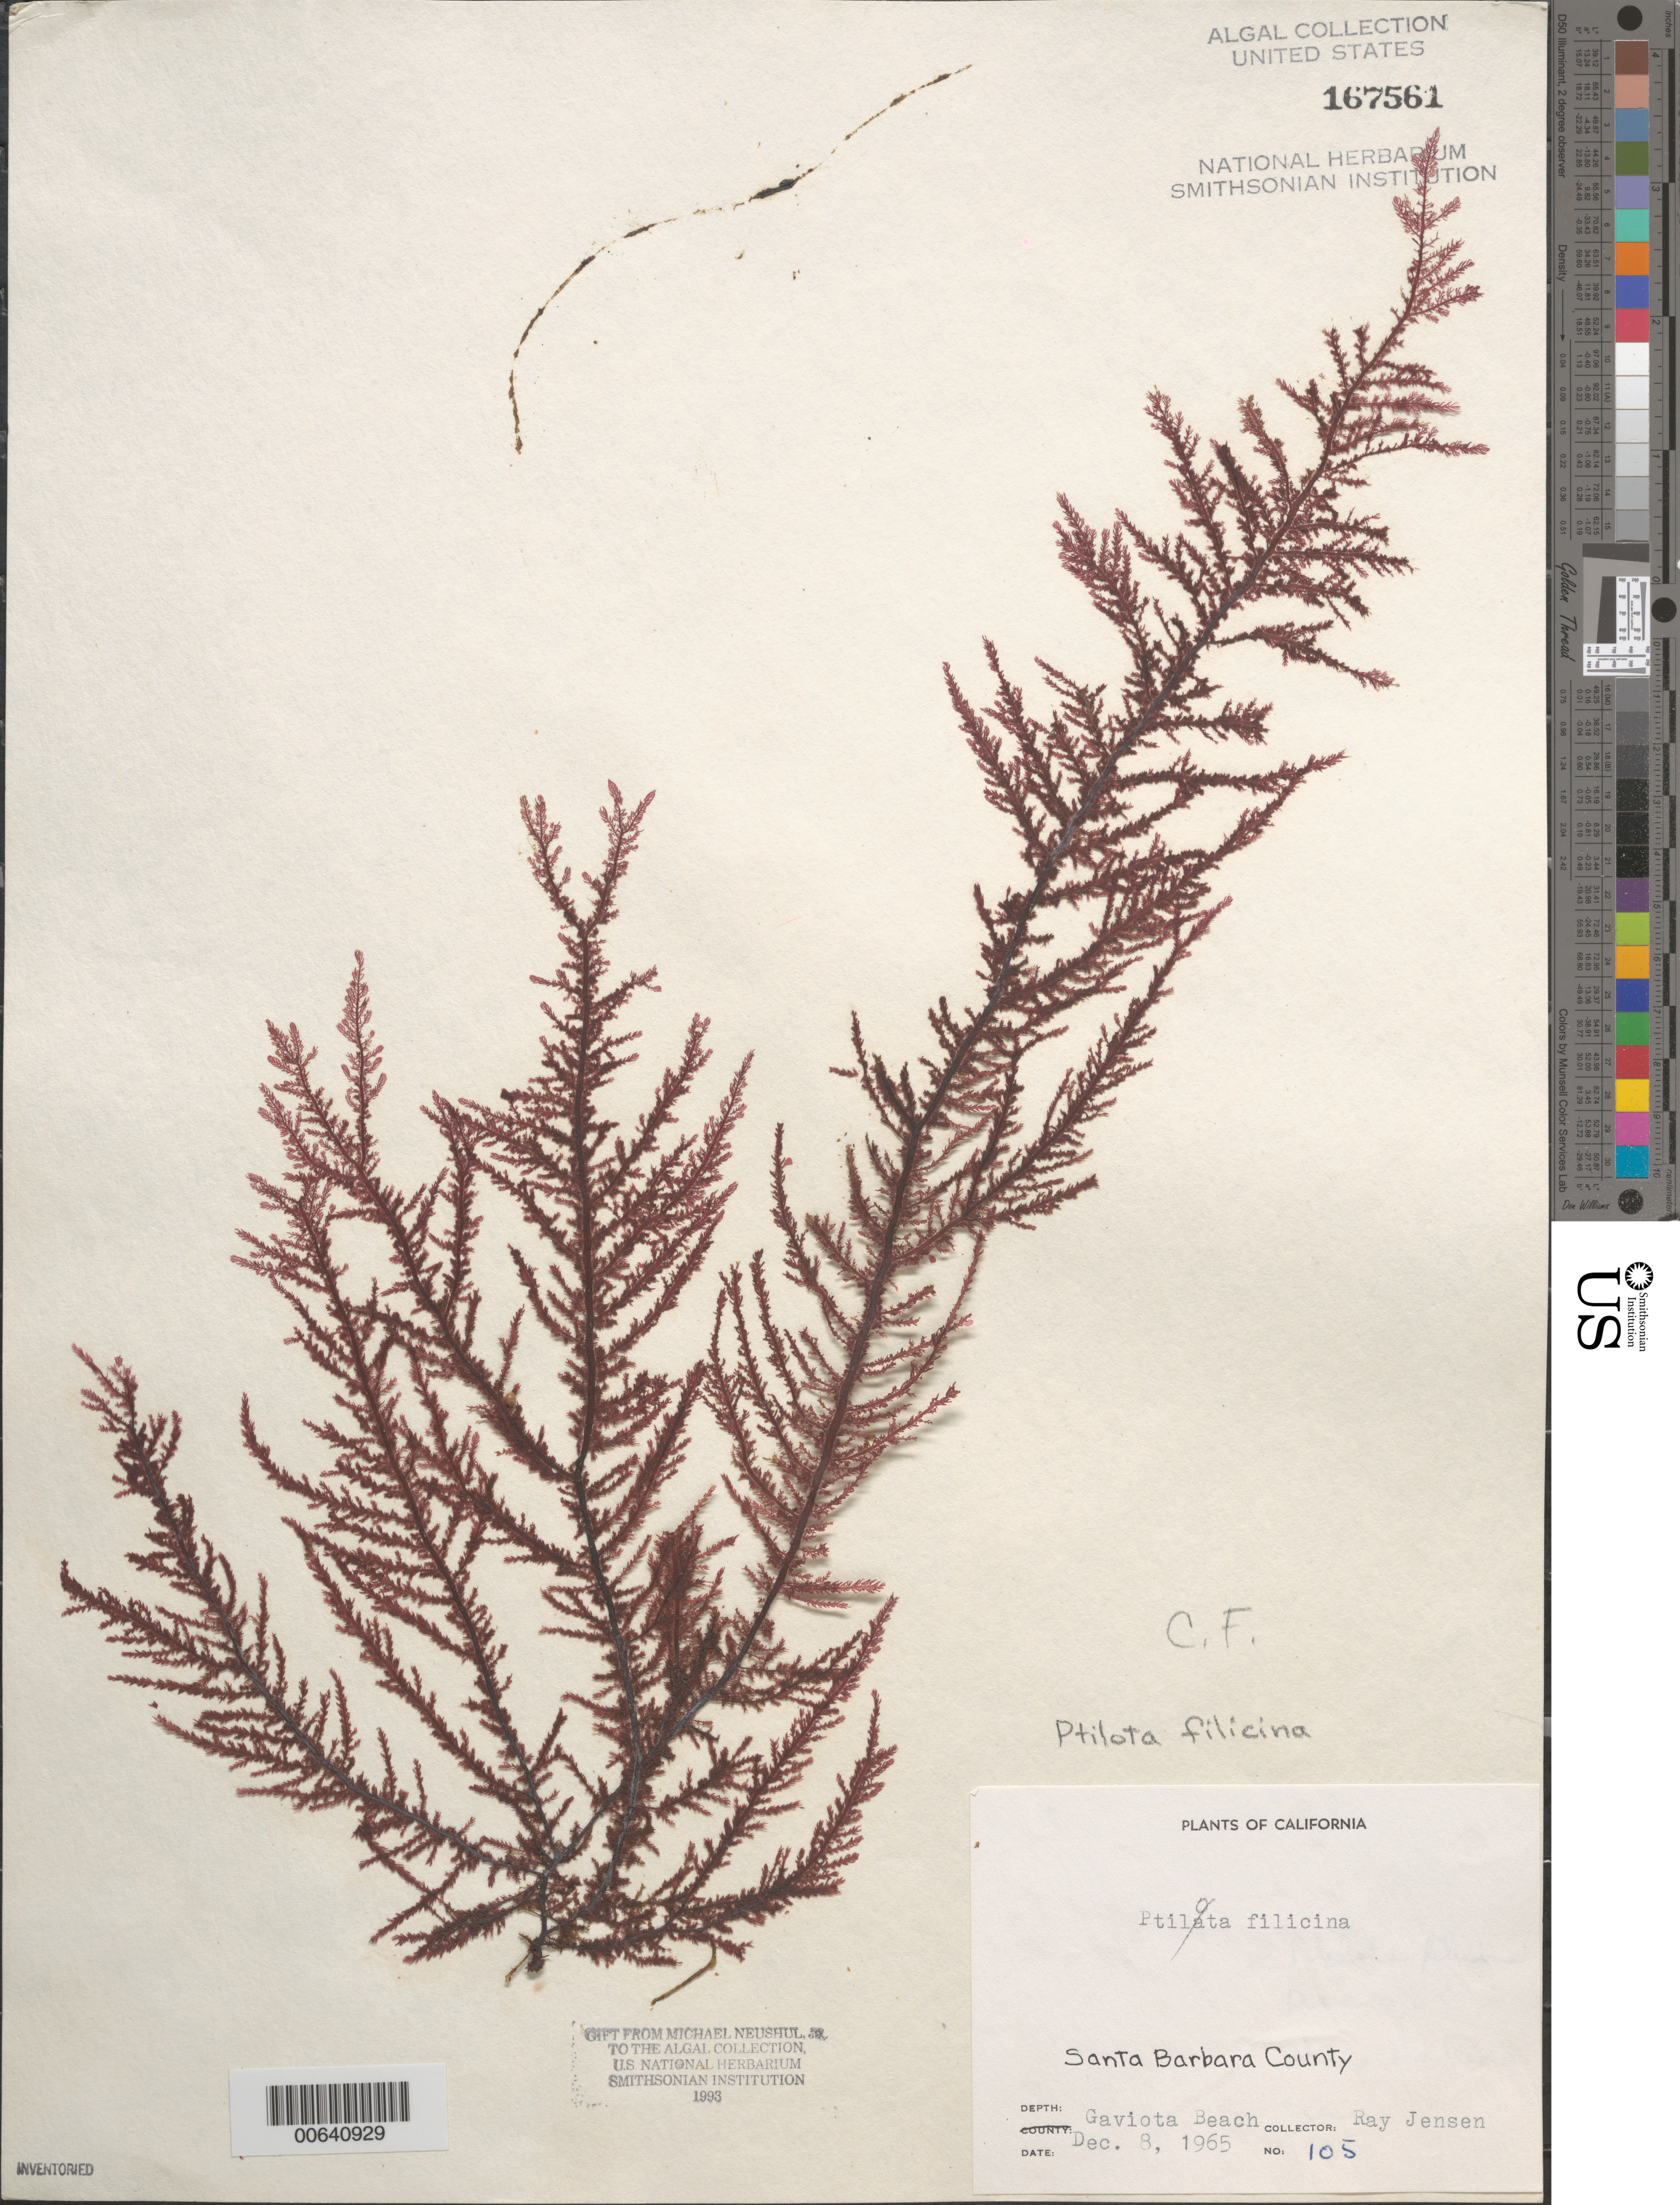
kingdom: Plantae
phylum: Rhodophyta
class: Florideophyceae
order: Ceramiales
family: Wrangeliaceae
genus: Ptilota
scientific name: Ptilota filicina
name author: J. Agardh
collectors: R. Jensen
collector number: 105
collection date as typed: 08 Dec 1965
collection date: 1965-12-08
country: United States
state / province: California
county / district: Santa Barbara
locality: Gaviota Beach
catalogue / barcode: US 167561